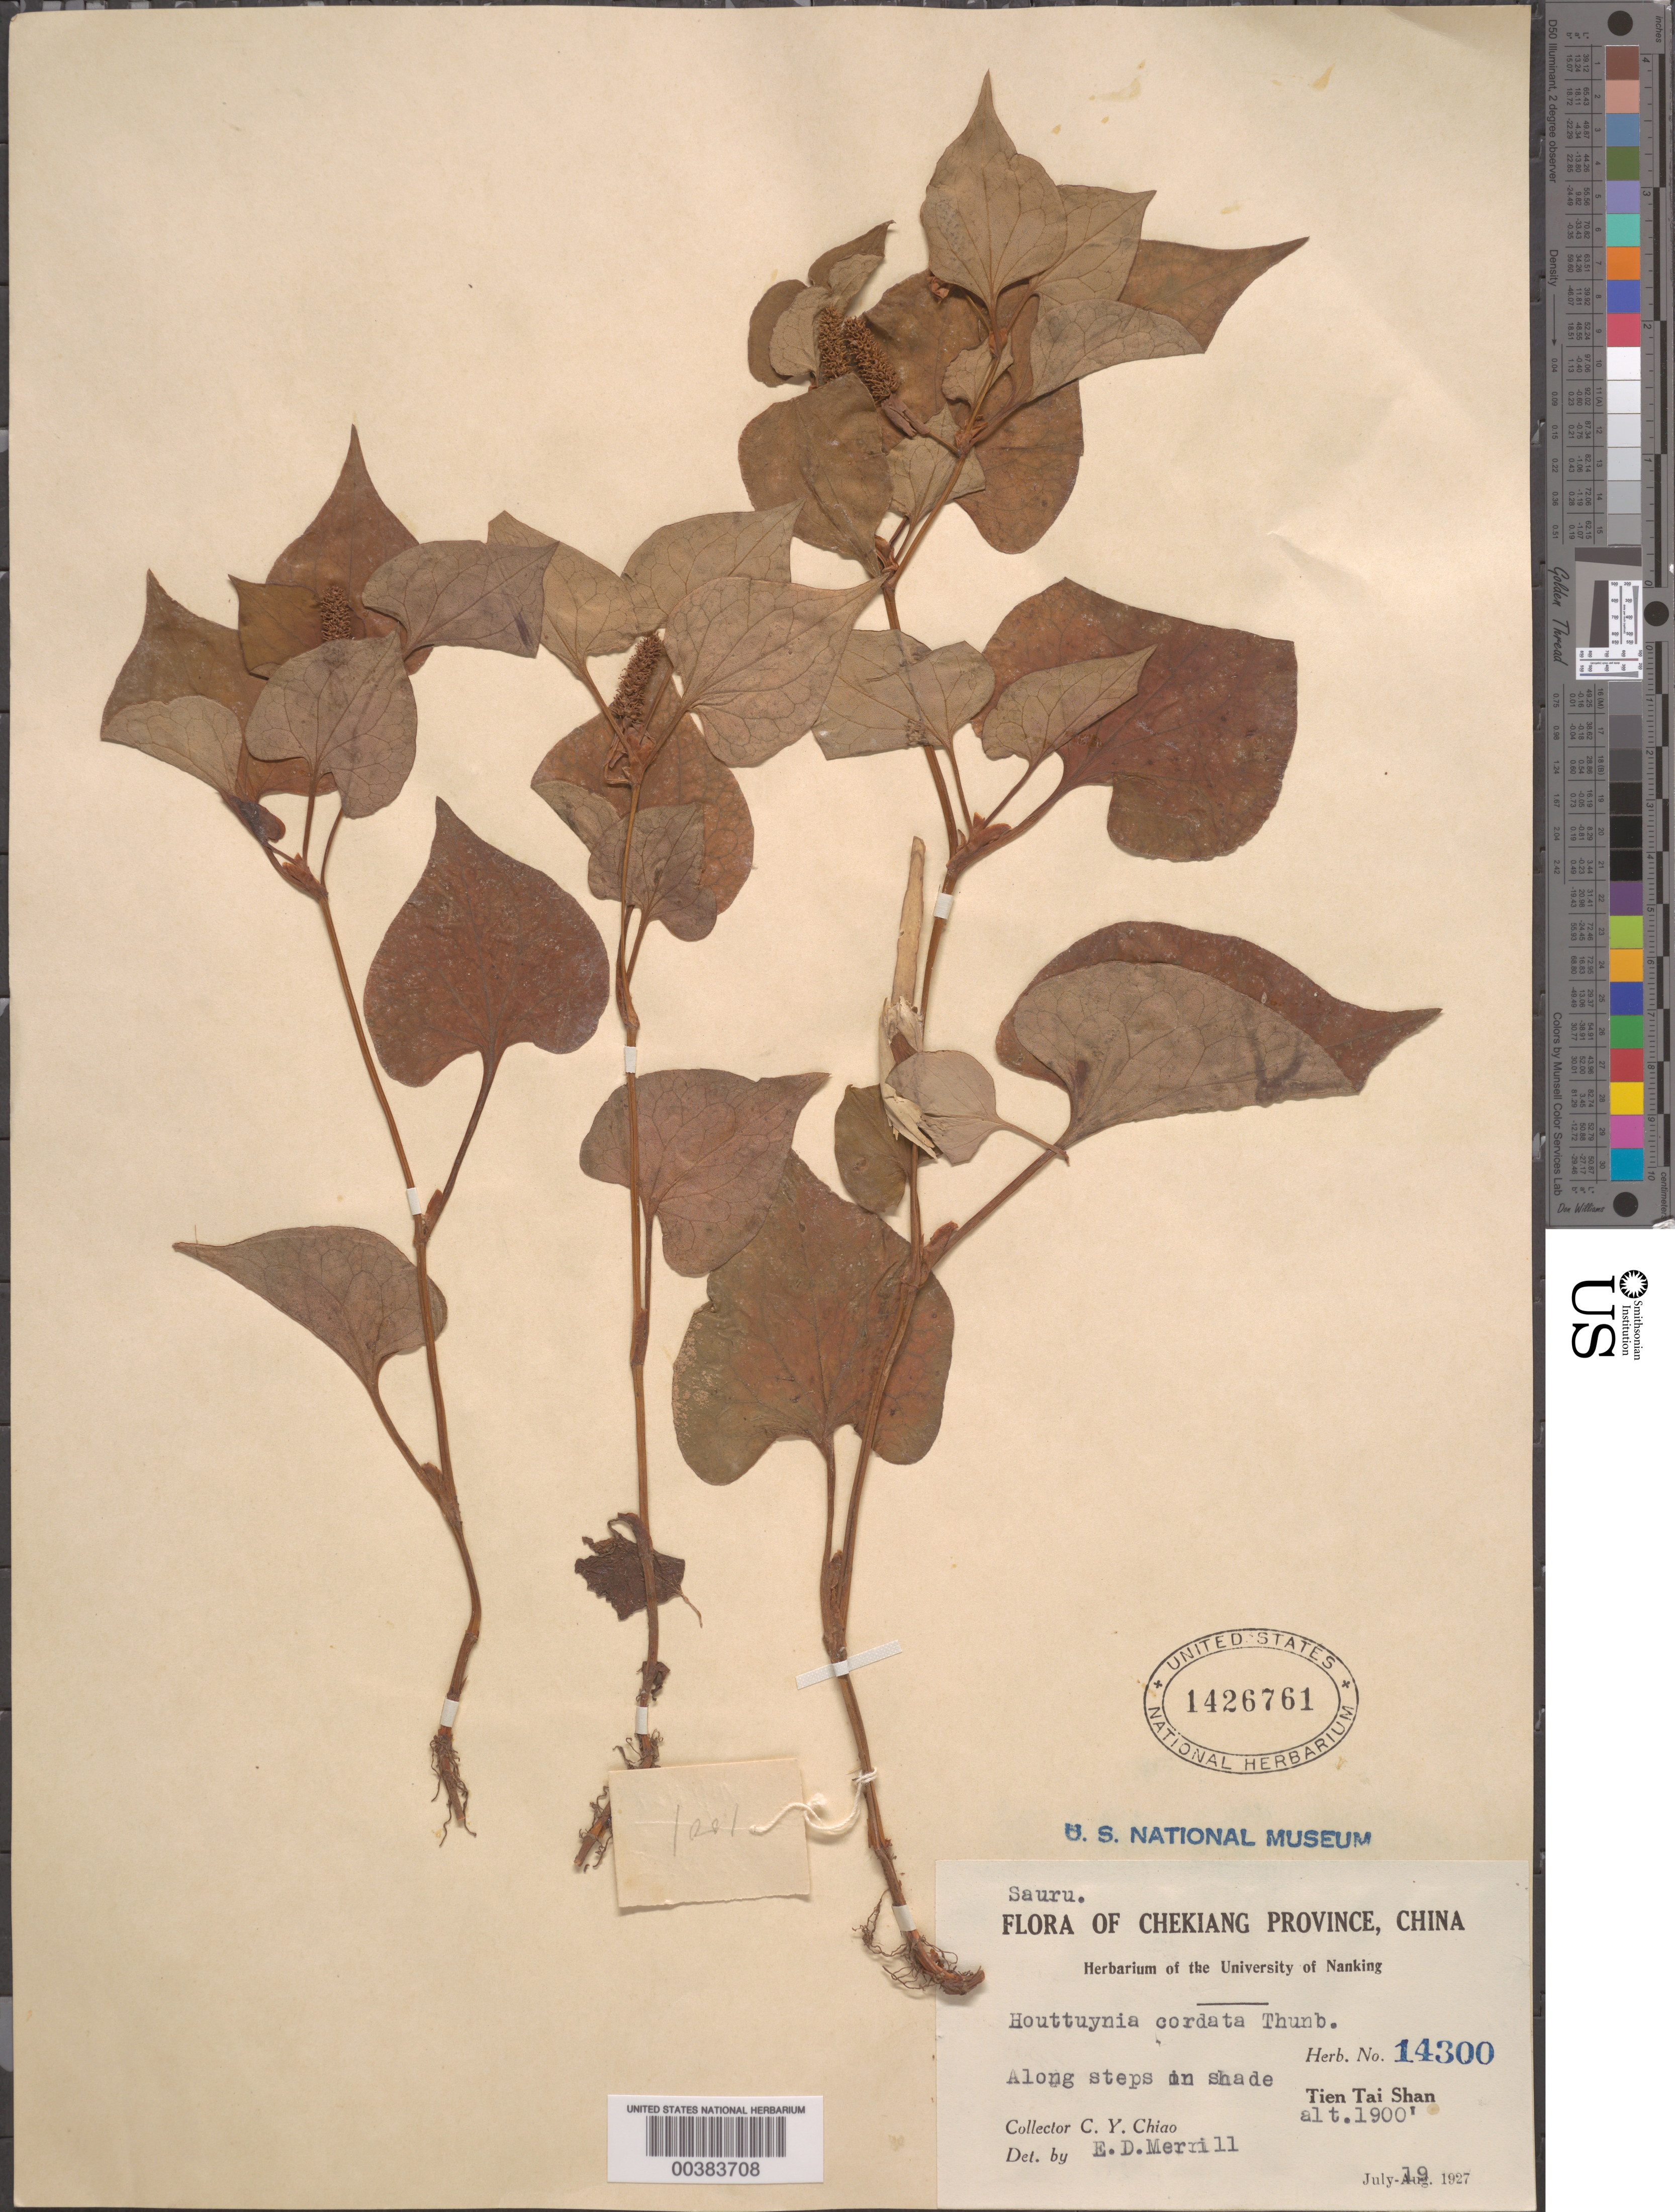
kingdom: Plantae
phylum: Tracheophyta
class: Magnoliopsida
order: Piperales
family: Saururaceae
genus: Houttuynia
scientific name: Houttuynia cordata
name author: Thunb.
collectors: C. Y. Chiao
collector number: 1001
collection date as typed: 19 Jul 1927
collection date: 1927-07-19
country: China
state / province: Zhejiang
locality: Tien tai shan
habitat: Along steps in shade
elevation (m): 579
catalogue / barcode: US 1426761